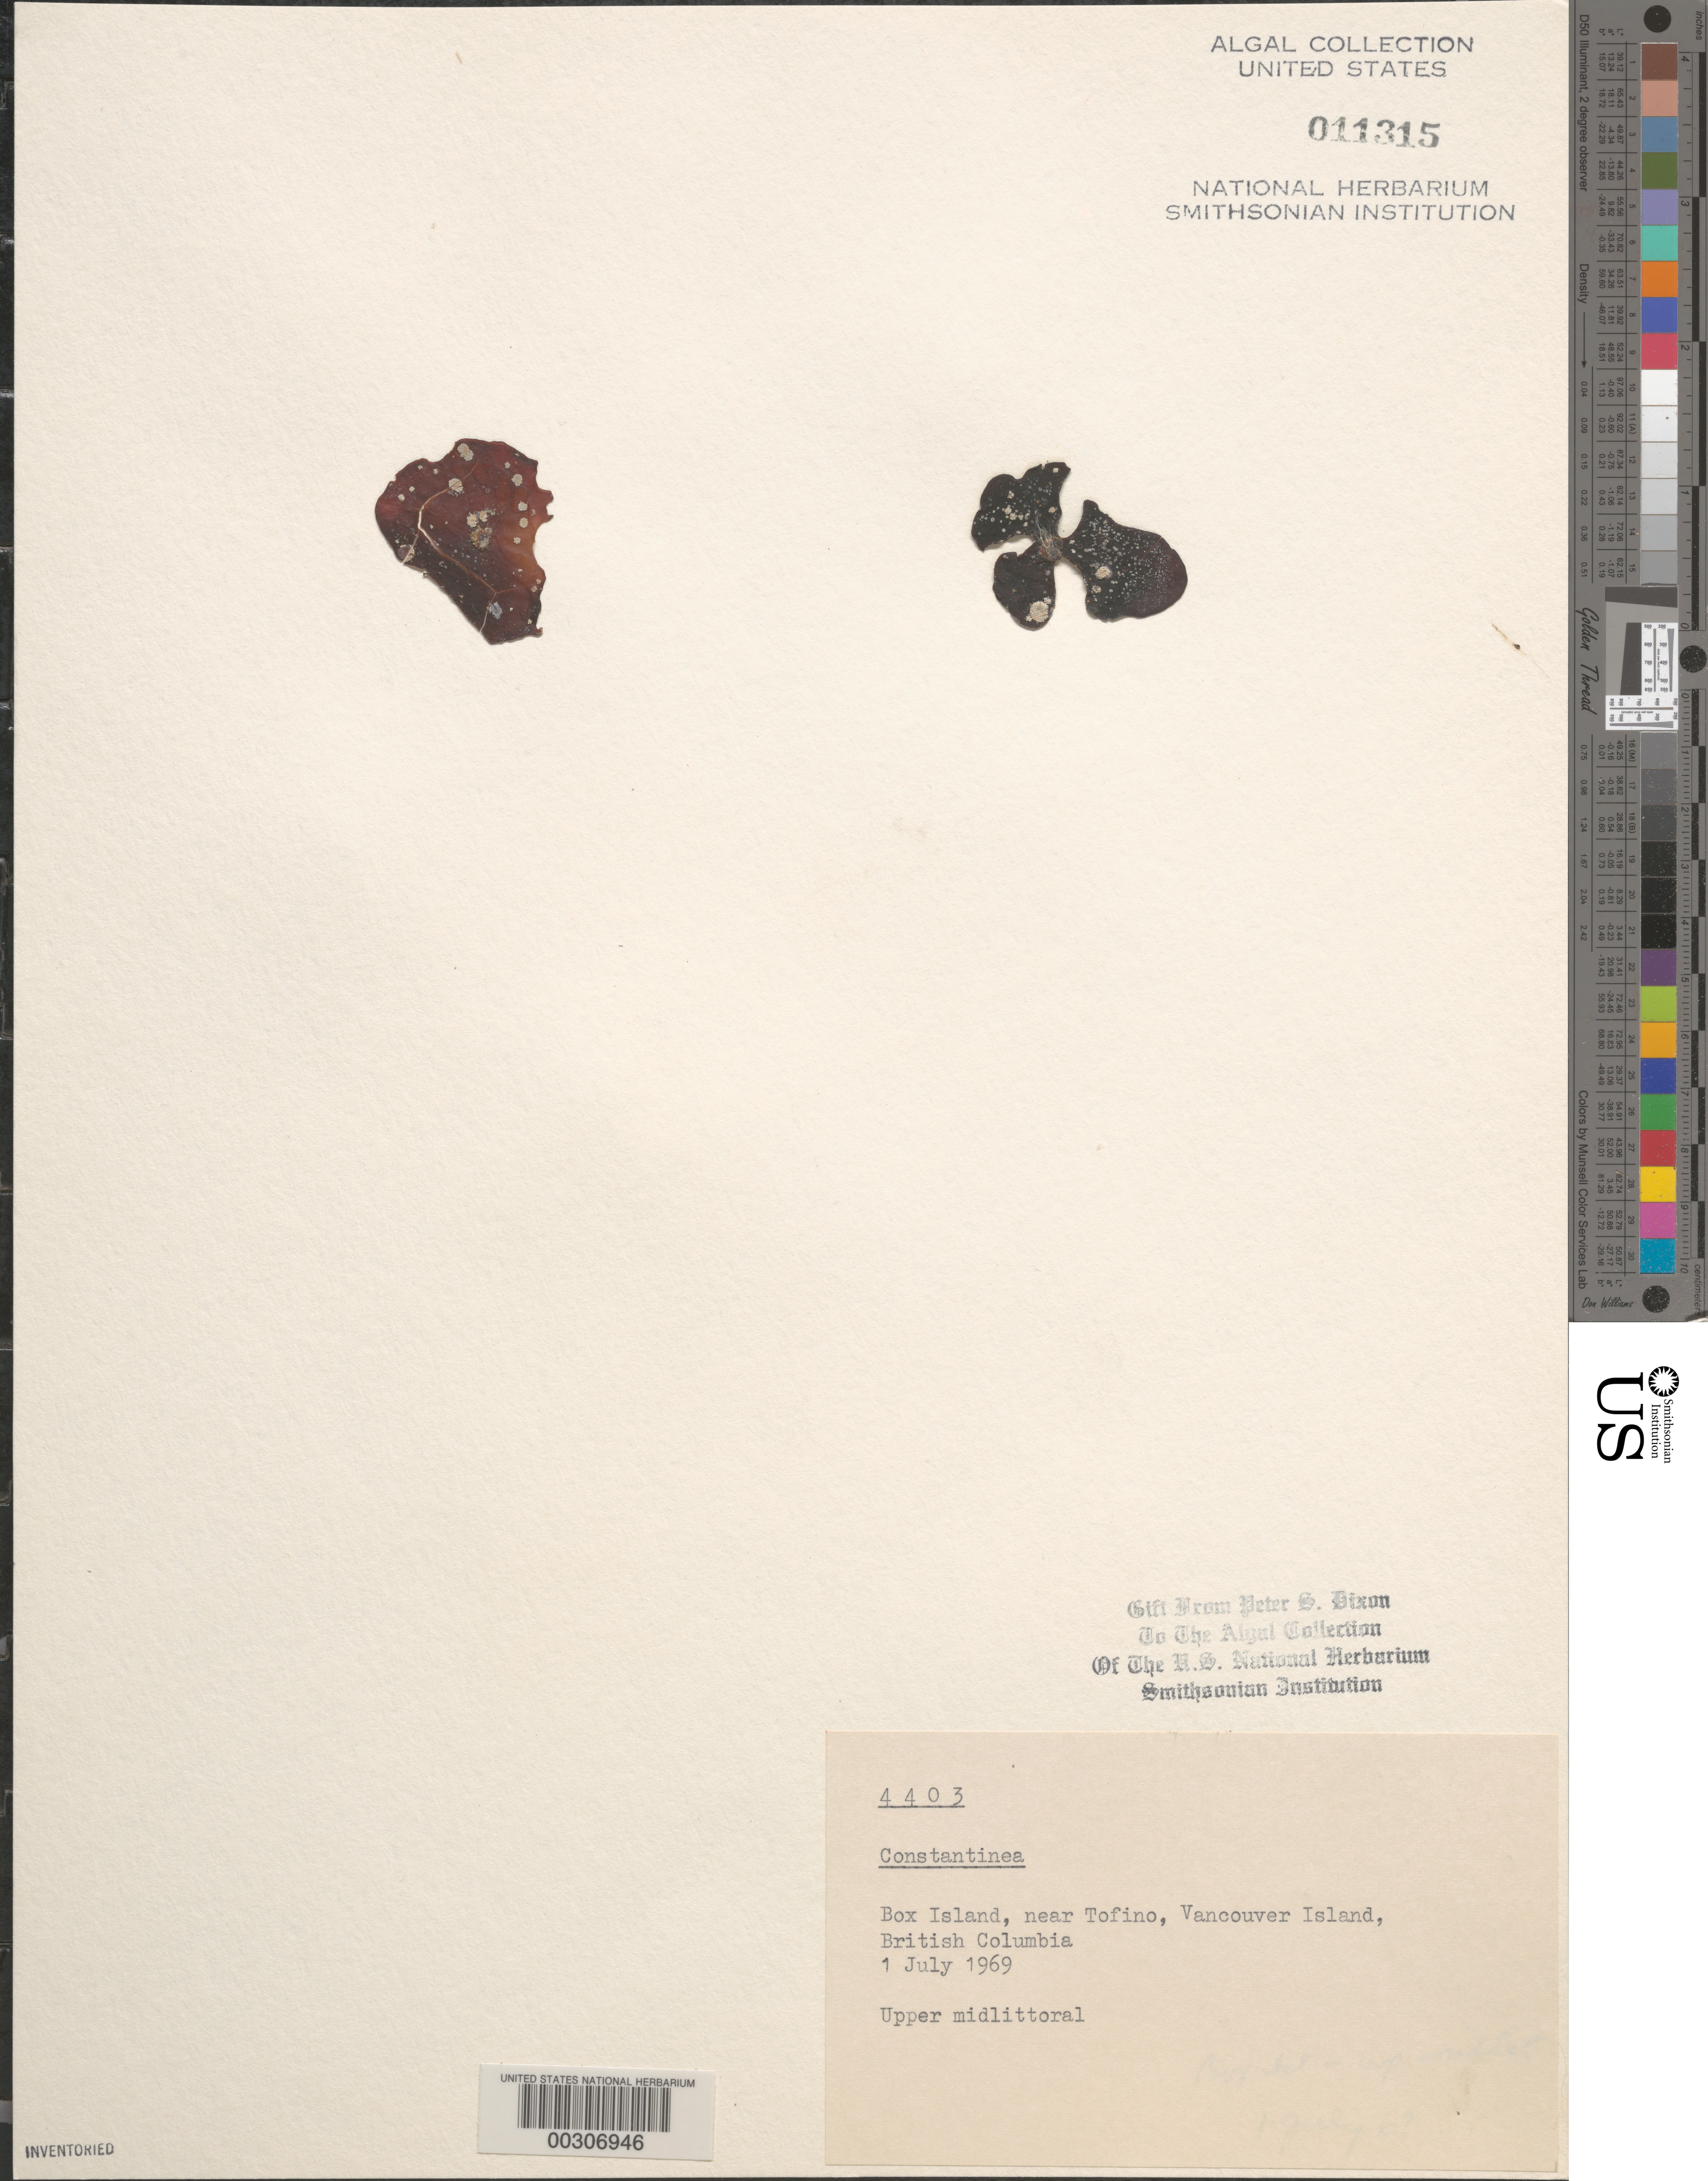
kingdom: Plantae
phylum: Rhodophyta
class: Florideophyceae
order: Gigartinales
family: Dumontiaceae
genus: Constantinea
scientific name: Constantinea sp.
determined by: Dixon, P. S.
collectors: P. S. Dixon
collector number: PSD 4403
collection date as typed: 01 Jul 1969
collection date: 1969-07-01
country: Canada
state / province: British Columbia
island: Box Island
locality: Near Tofino, Vancouver Island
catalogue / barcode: US 11315